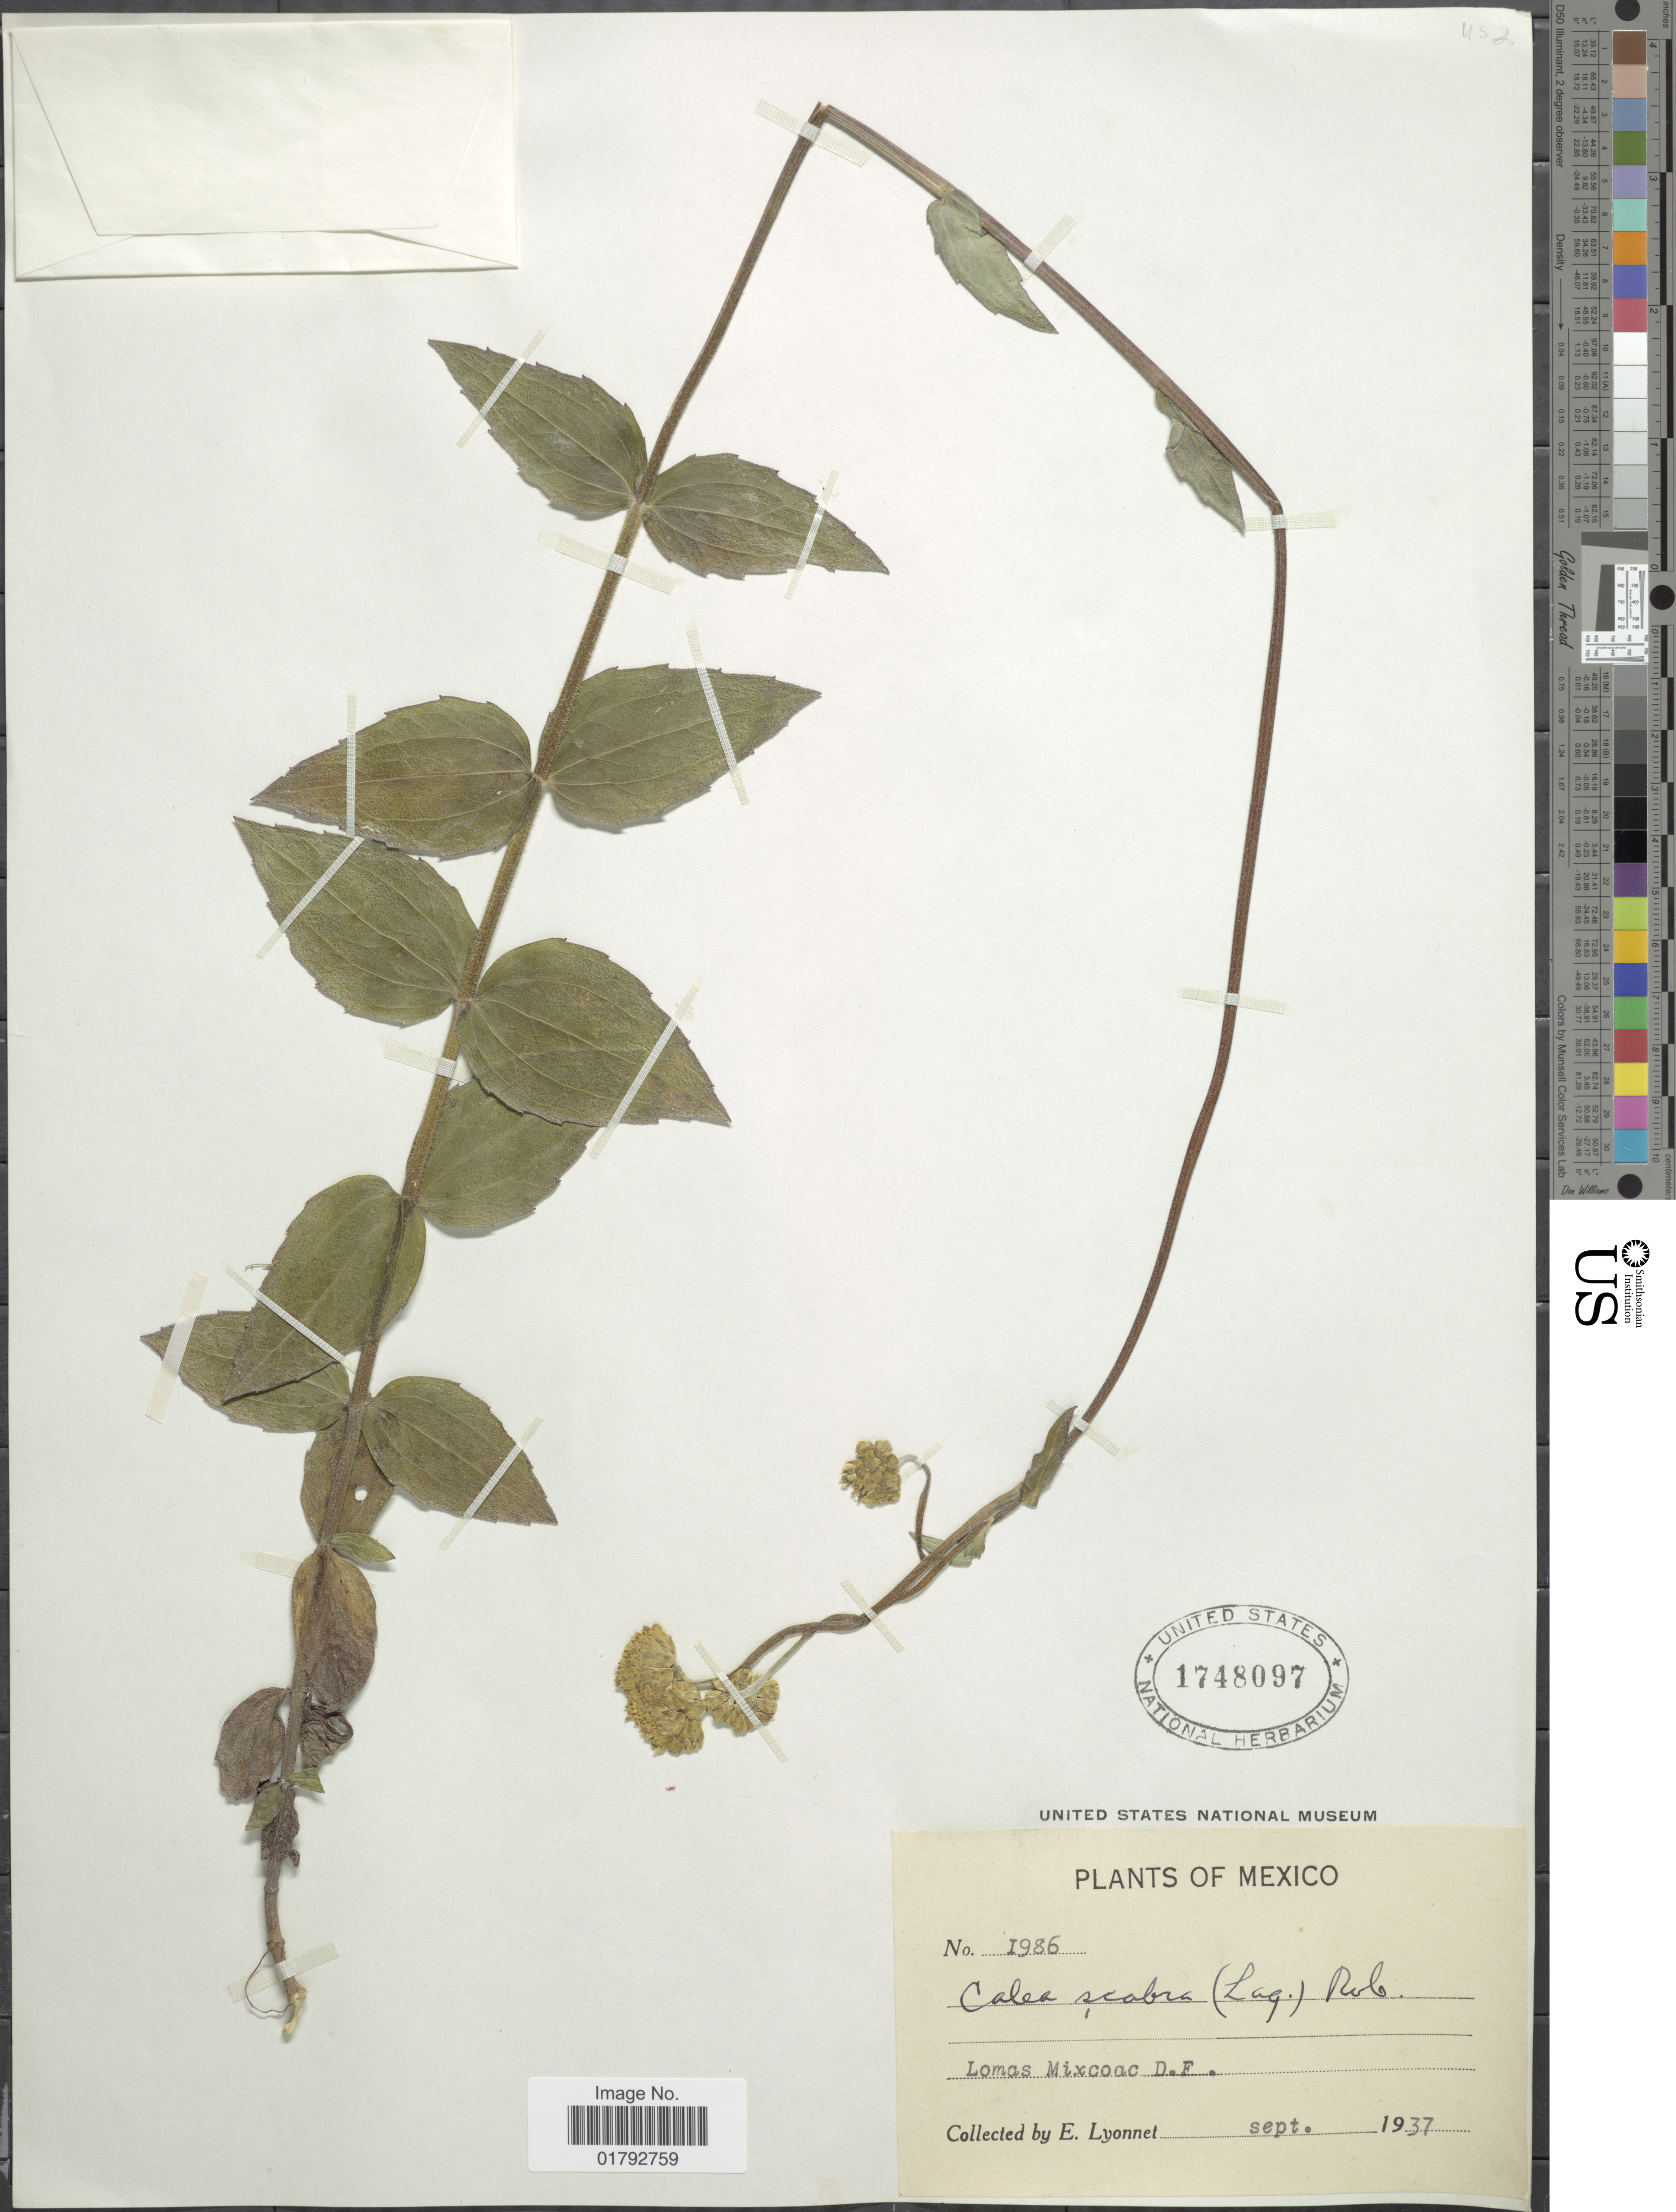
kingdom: Plantae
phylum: Tracheophyta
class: Magnoliopsida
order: Asterales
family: Asteraceae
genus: Alloispermum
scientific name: Alloispermum scabrum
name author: (Lag.) H. Rob.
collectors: E. Lyonnet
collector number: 1986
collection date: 1937-09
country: Mexico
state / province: Distrito Federal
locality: Lomas Mixcoac, D. F.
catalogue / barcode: US 1748097